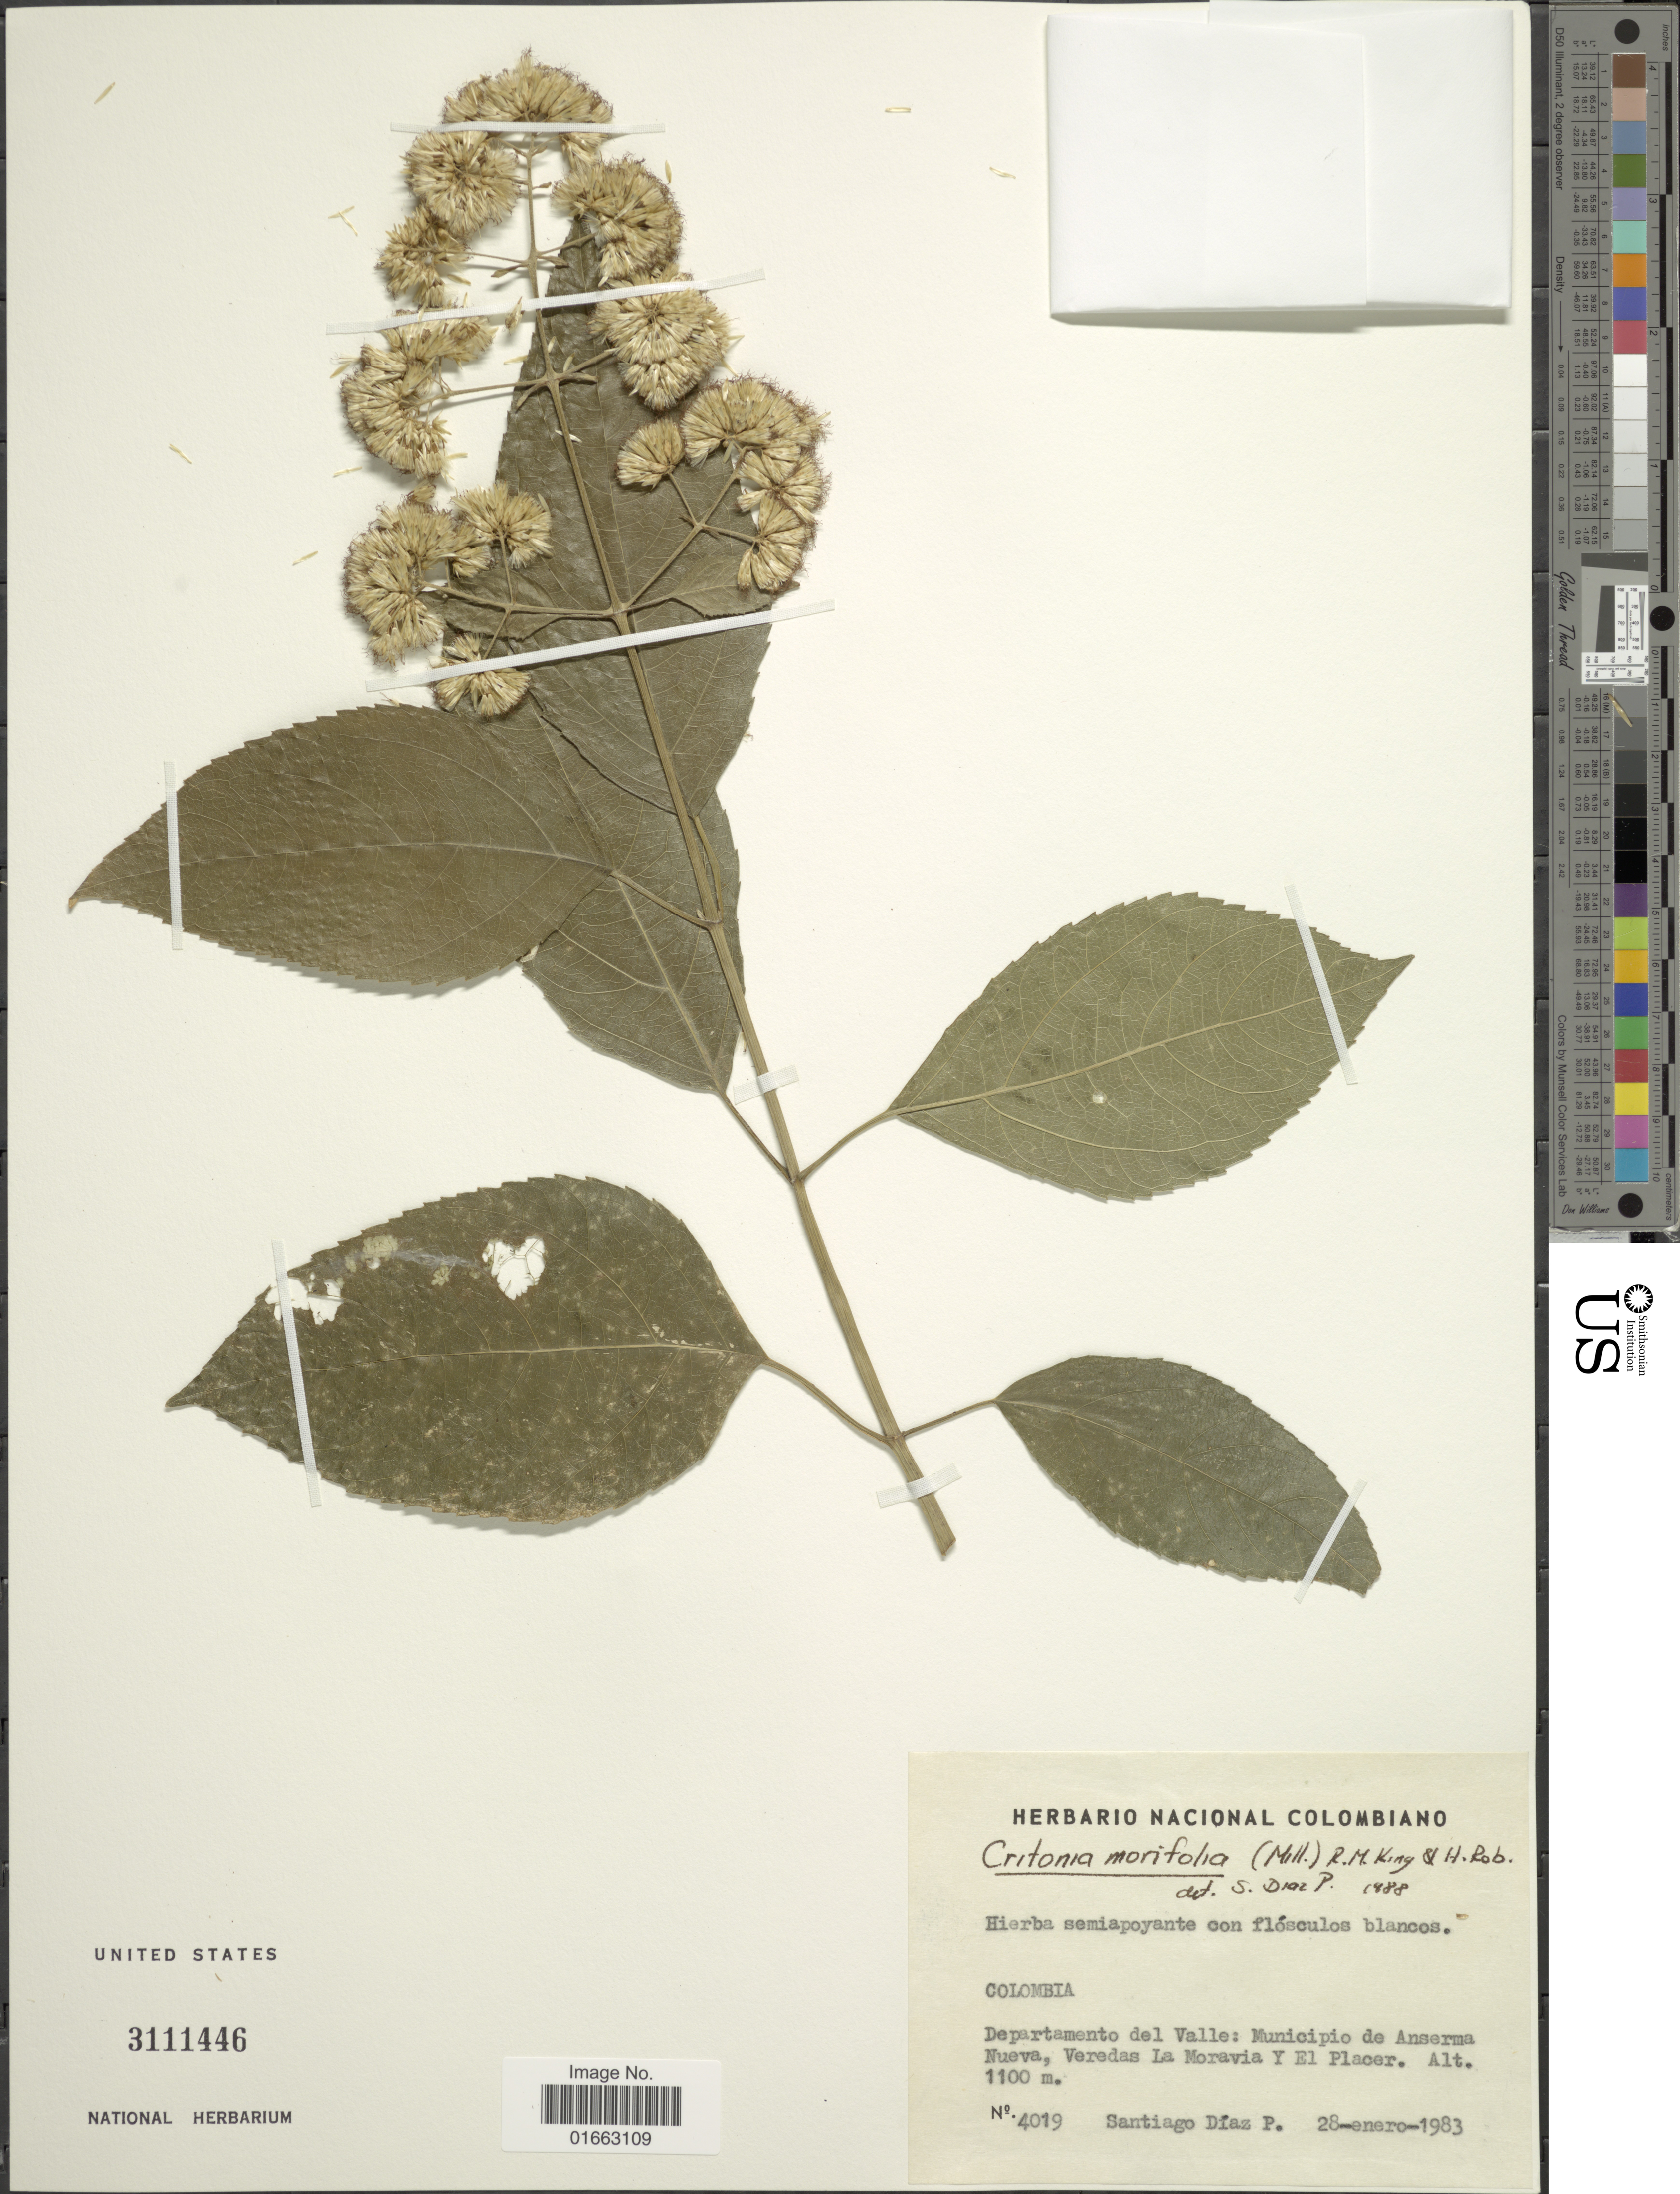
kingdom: Plantae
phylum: Tracheophyta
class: Magnoliopsida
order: Asterales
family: Asteraceae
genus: Critonia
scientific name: Critonia morifolia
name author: (Mill.) R.M. King & H. Rob.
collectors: S. Díaz Píedrahíta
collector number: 4019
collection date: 1983-01-28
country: Colombia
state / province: Valle del Cauca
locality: Departamento del Valle: Municipio de Anserma Nueva, Veredas La Moravia y el Placer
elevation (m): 1100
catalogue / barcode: US 311446